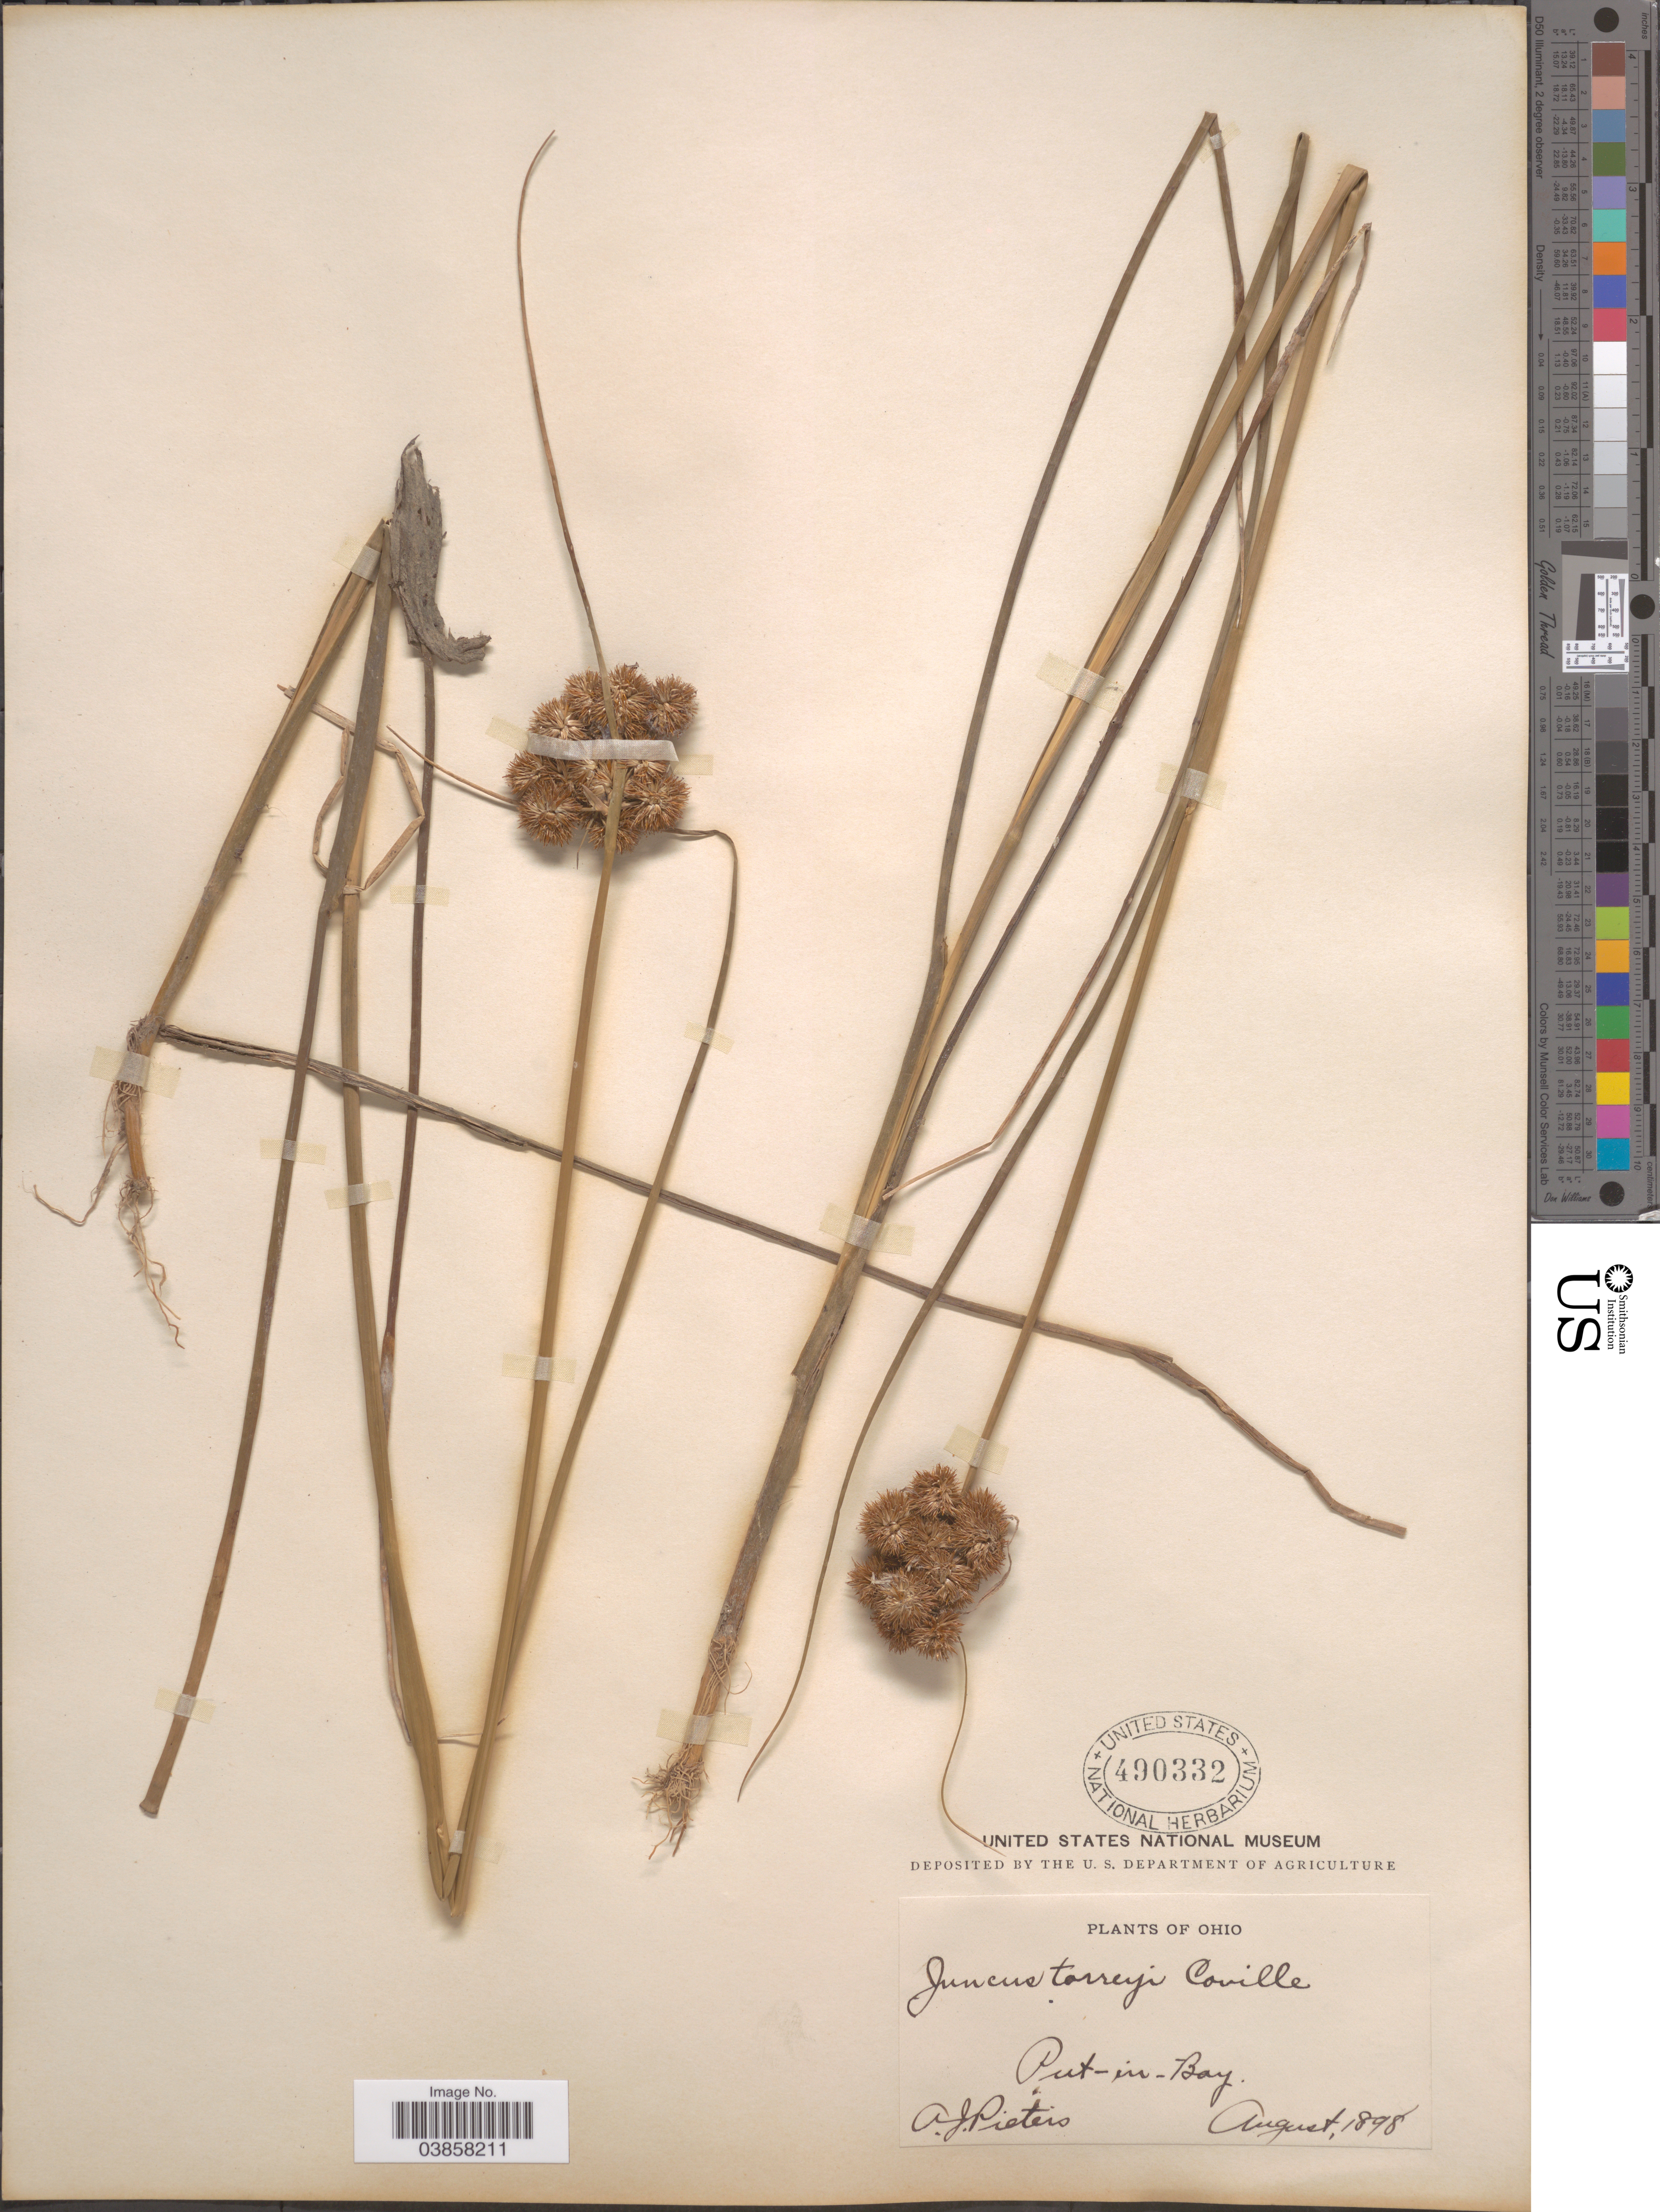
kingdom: Plantae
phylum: Tracheophyta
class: Liliopsida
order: Poales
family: Juncaceae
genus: Juncus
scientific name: Juncus torreyi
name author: Coville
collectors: A. Pieters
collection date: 1898-08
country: United States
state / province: Ohio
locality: Put-in-Bay.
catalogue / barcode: US 490332